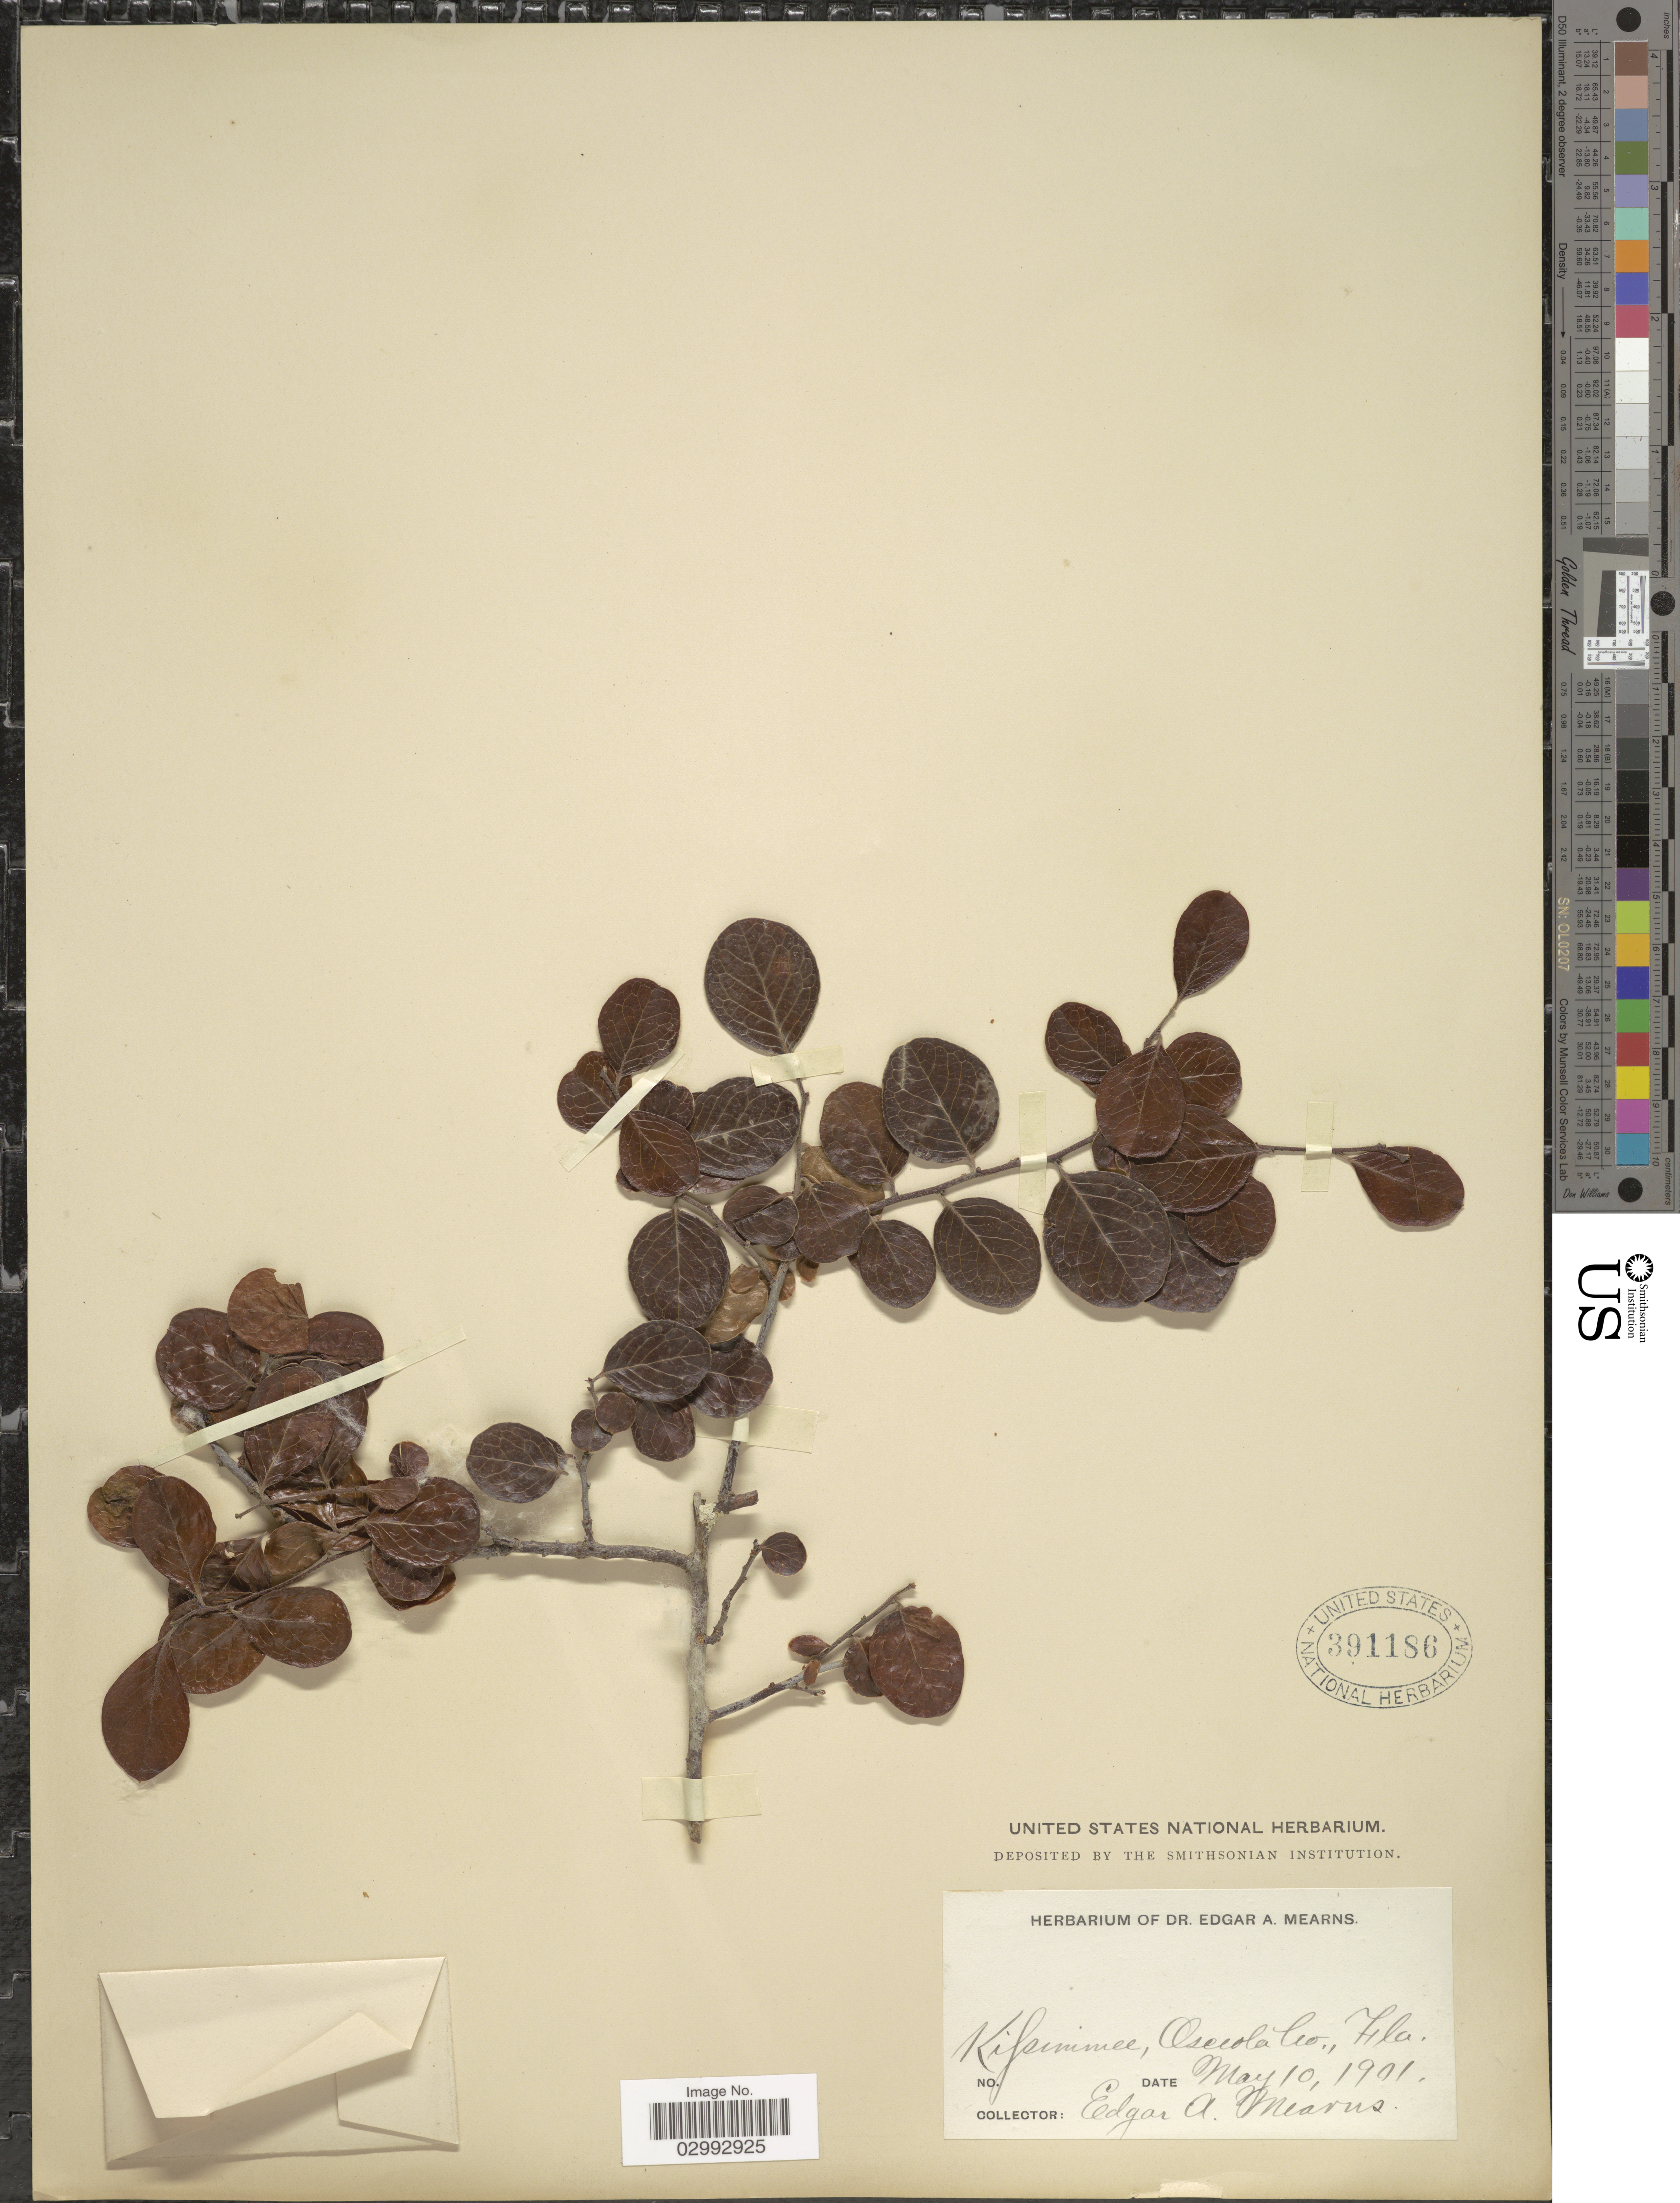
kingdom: Plantae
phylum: Tracheophyta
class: Magnoliopsida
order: Ericales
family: Ericaceae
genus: Batodendron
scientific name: Batodendron arboreum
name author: Nutt.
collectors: E. A. Mearns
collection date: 1901-05-10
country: United States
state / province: Florida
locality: Kissimimee, Osceola Co.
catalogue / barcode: US 391186